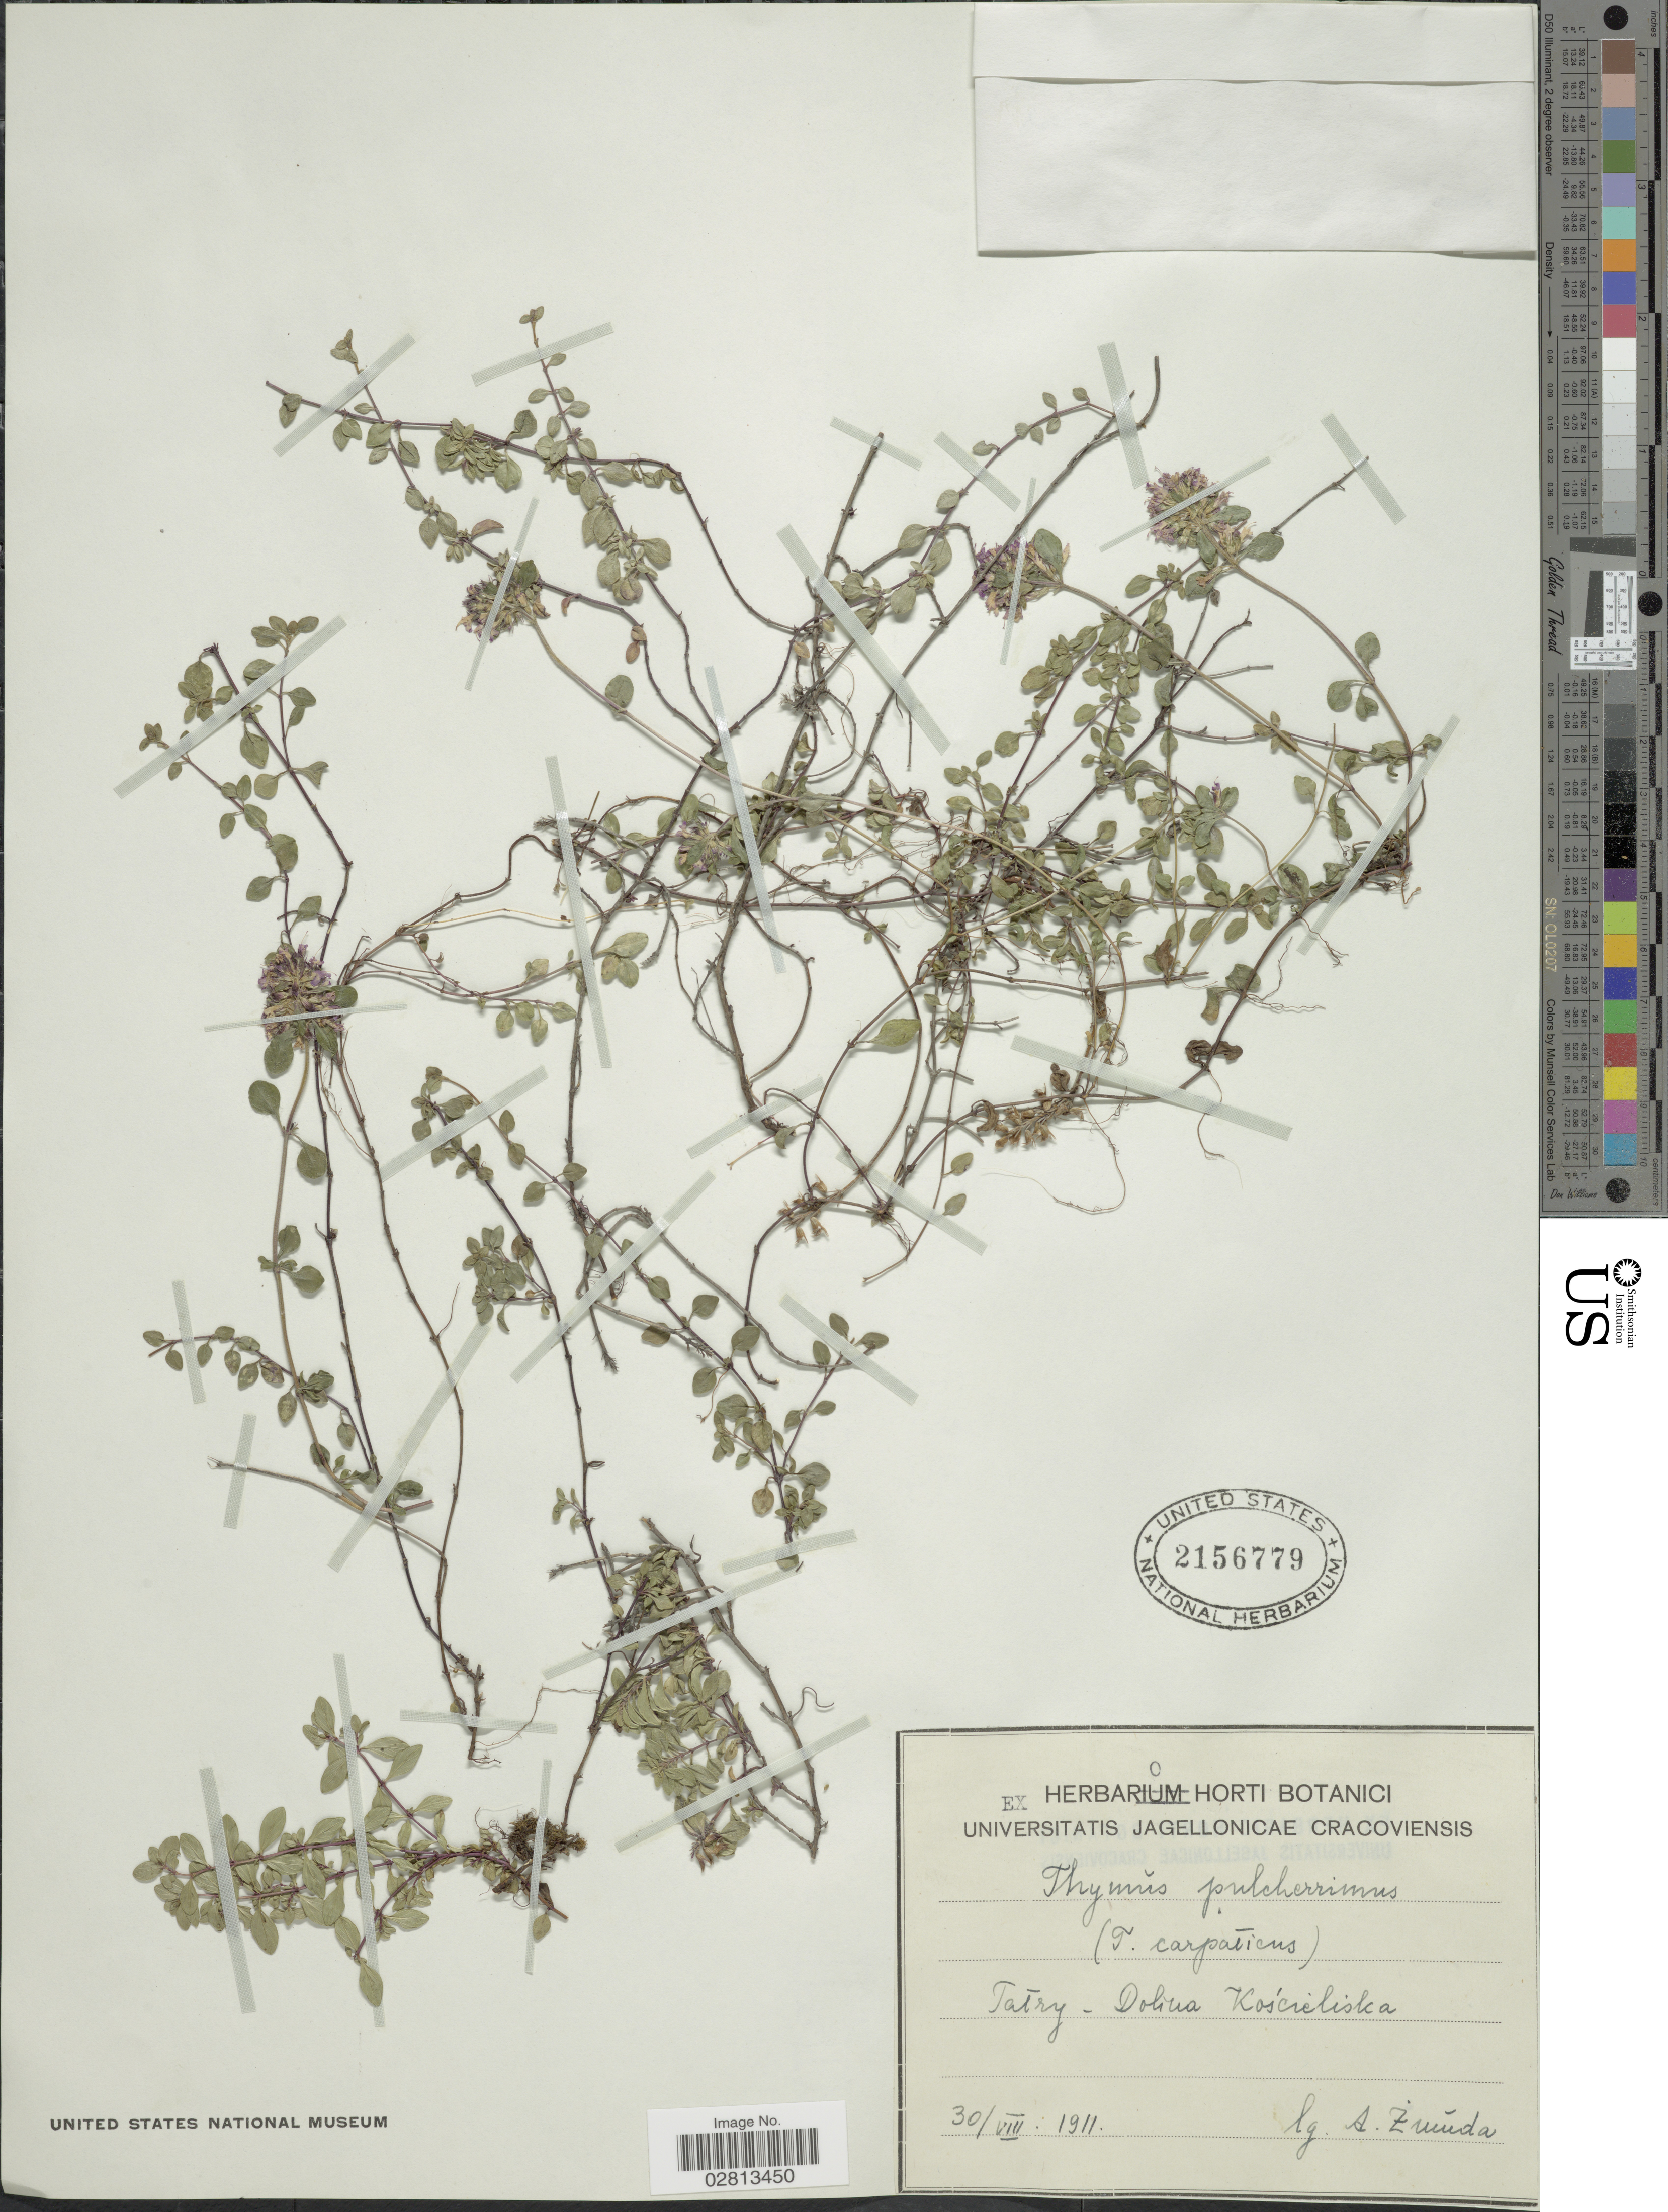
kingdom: Plantae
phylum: Tracheophyta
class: Magnoliopsida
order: Lamiales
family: Lamiaceae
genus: Thymus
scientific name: Thymus pulcherrimus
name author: Schur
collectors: A. Zmuda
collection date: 1911-08-30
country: Slovakia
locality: Tatry- Dolina Koscieliska.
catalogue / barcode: US 2156779